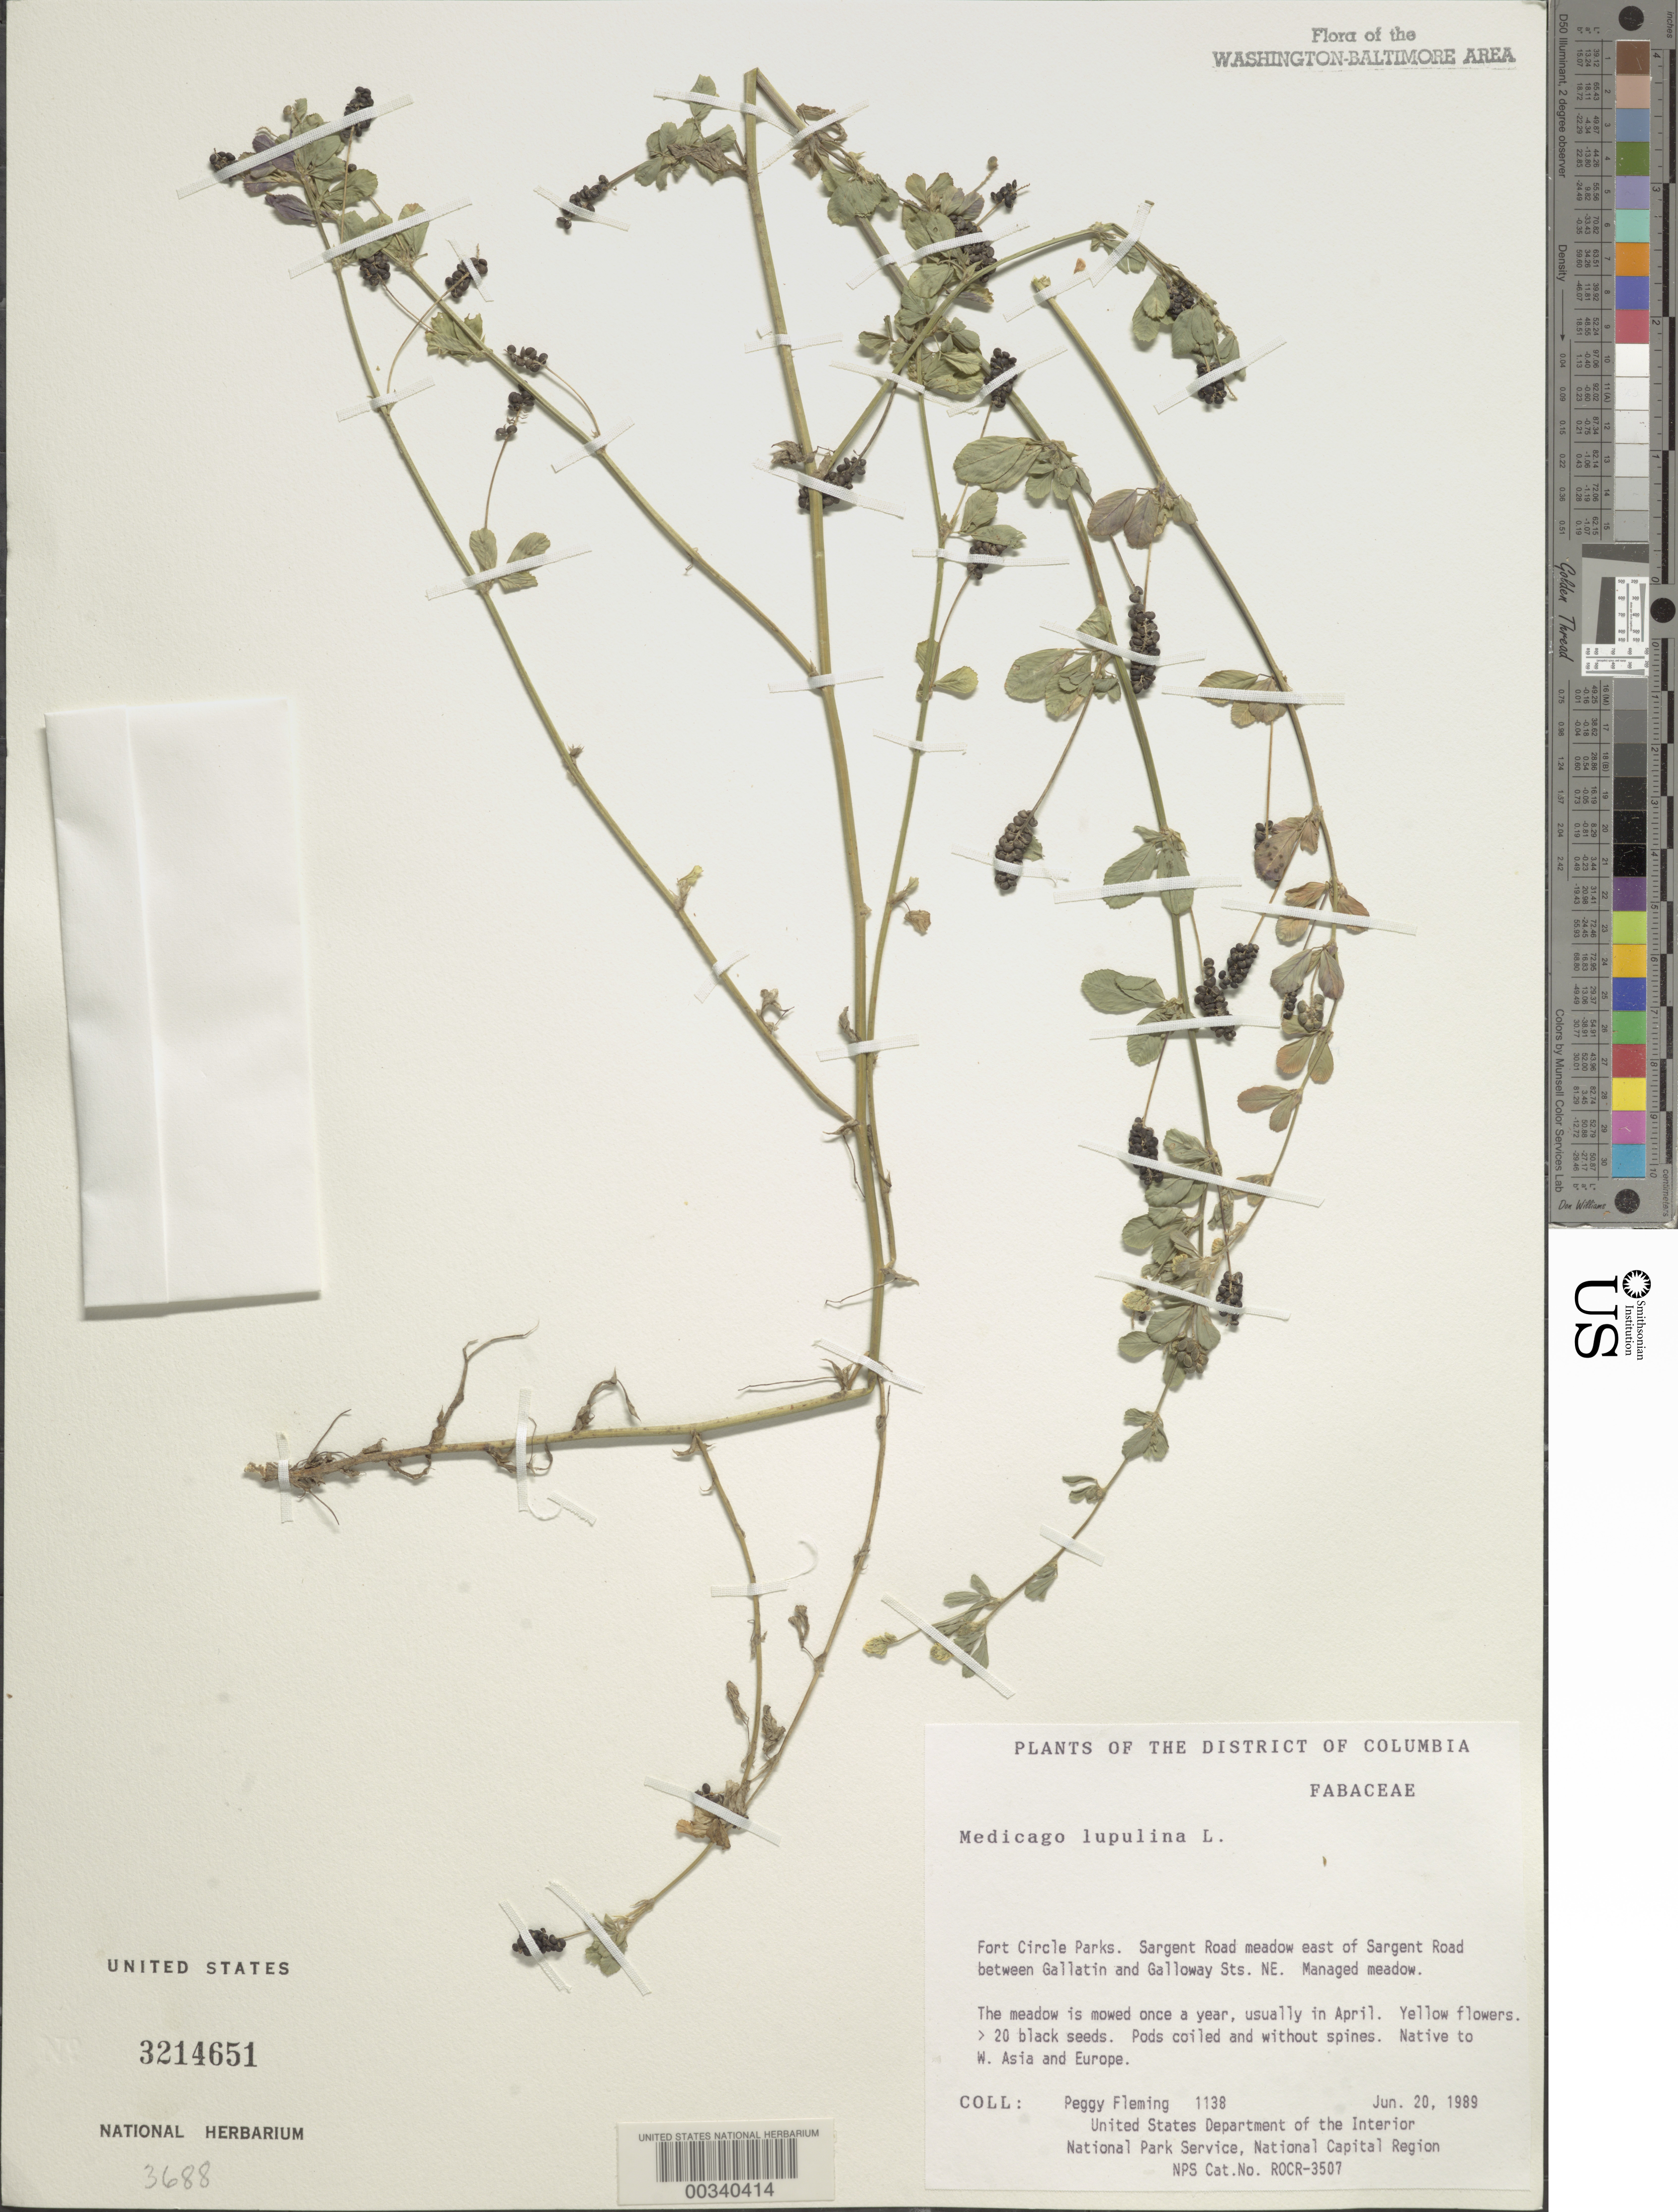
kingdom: Plantae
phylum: Tracheophyta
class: Magnoliopsida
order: Fabales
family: Fabaceae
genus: Medicago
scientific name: Medicago lupulina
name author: L.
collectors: P. Fleming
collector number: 1138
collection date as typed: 20 Jun 1989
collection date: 1989-06-20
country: United States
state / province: District of Columbia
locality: Fort Circle Parks, Sargent Road meadow E of Sargent Road between Gallatin and Galloway Sts, NE.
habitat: Managed meadow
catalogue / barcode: US 3214651